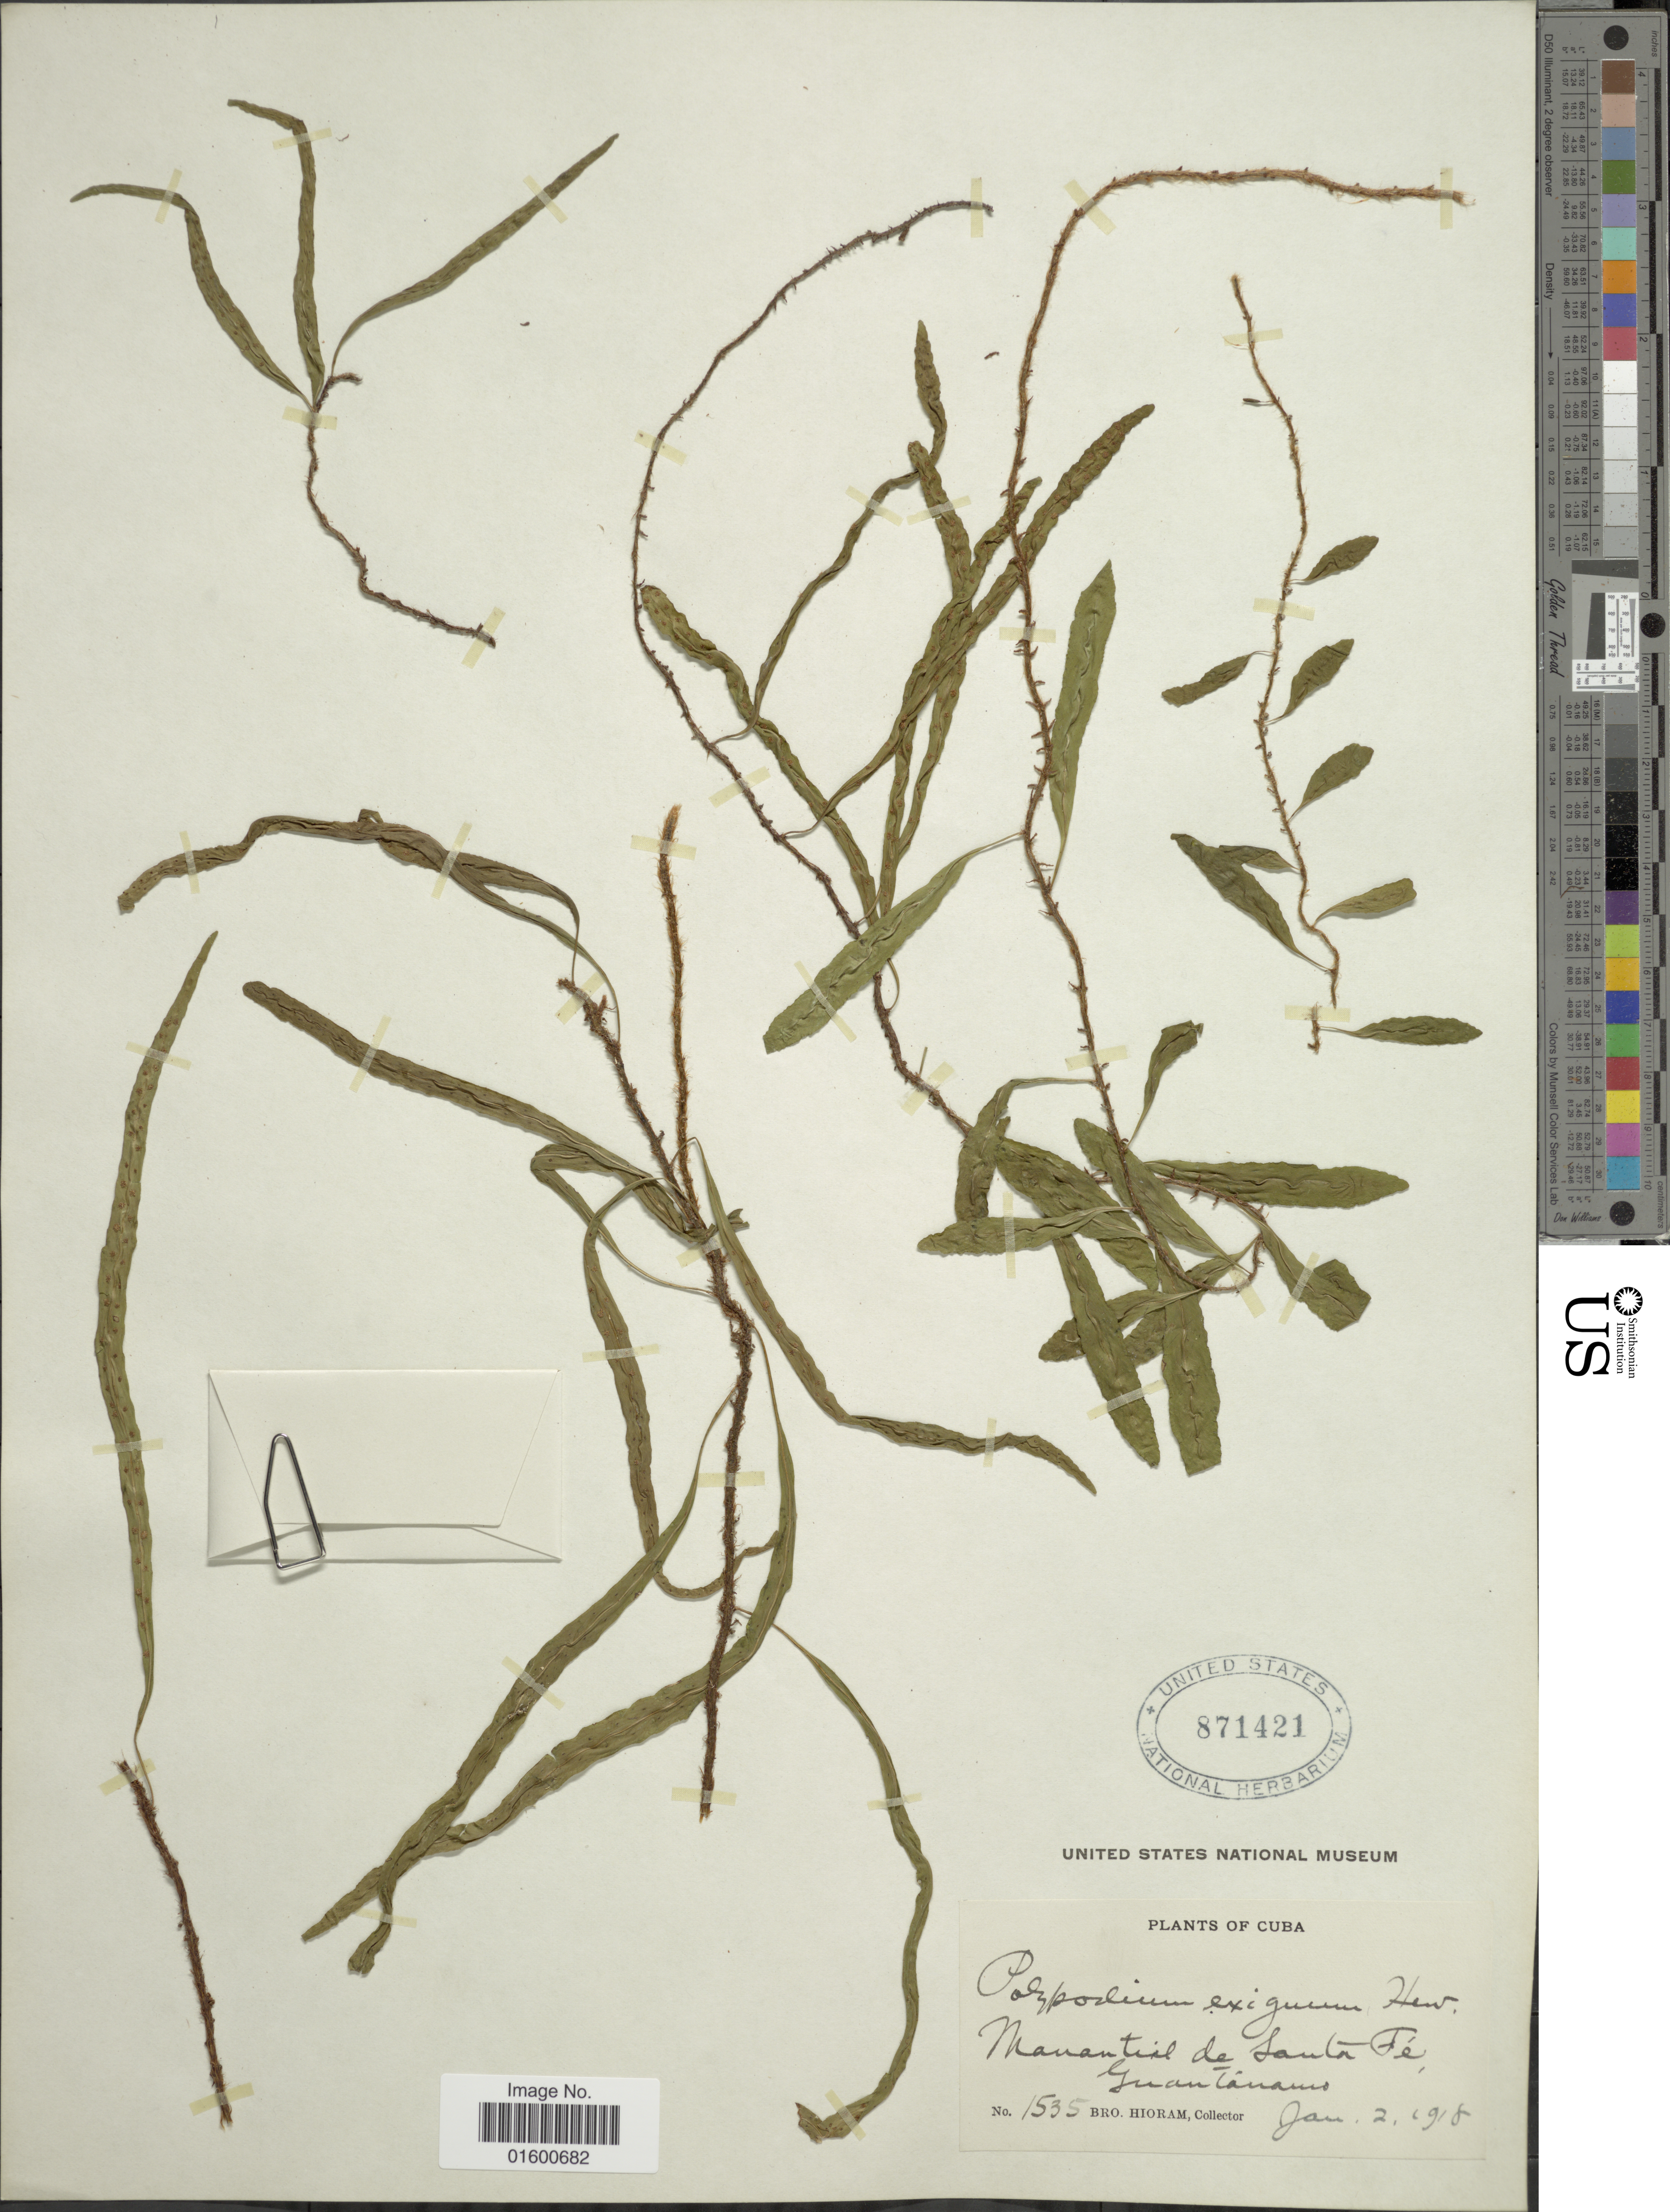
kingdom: Plantae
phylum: Tracheophyta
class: Polypodiopsida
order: Polypodiales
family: Polypodiaceae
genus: Microgramma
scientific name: Microgramma heterophylla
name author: (L.) Wherry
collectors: Bro. Hioram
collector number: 1535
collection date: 1918-01-02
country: Cuba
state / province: Guantánamo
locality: Manantial de Santa Fe, Guantanamo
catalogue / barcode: US 871421